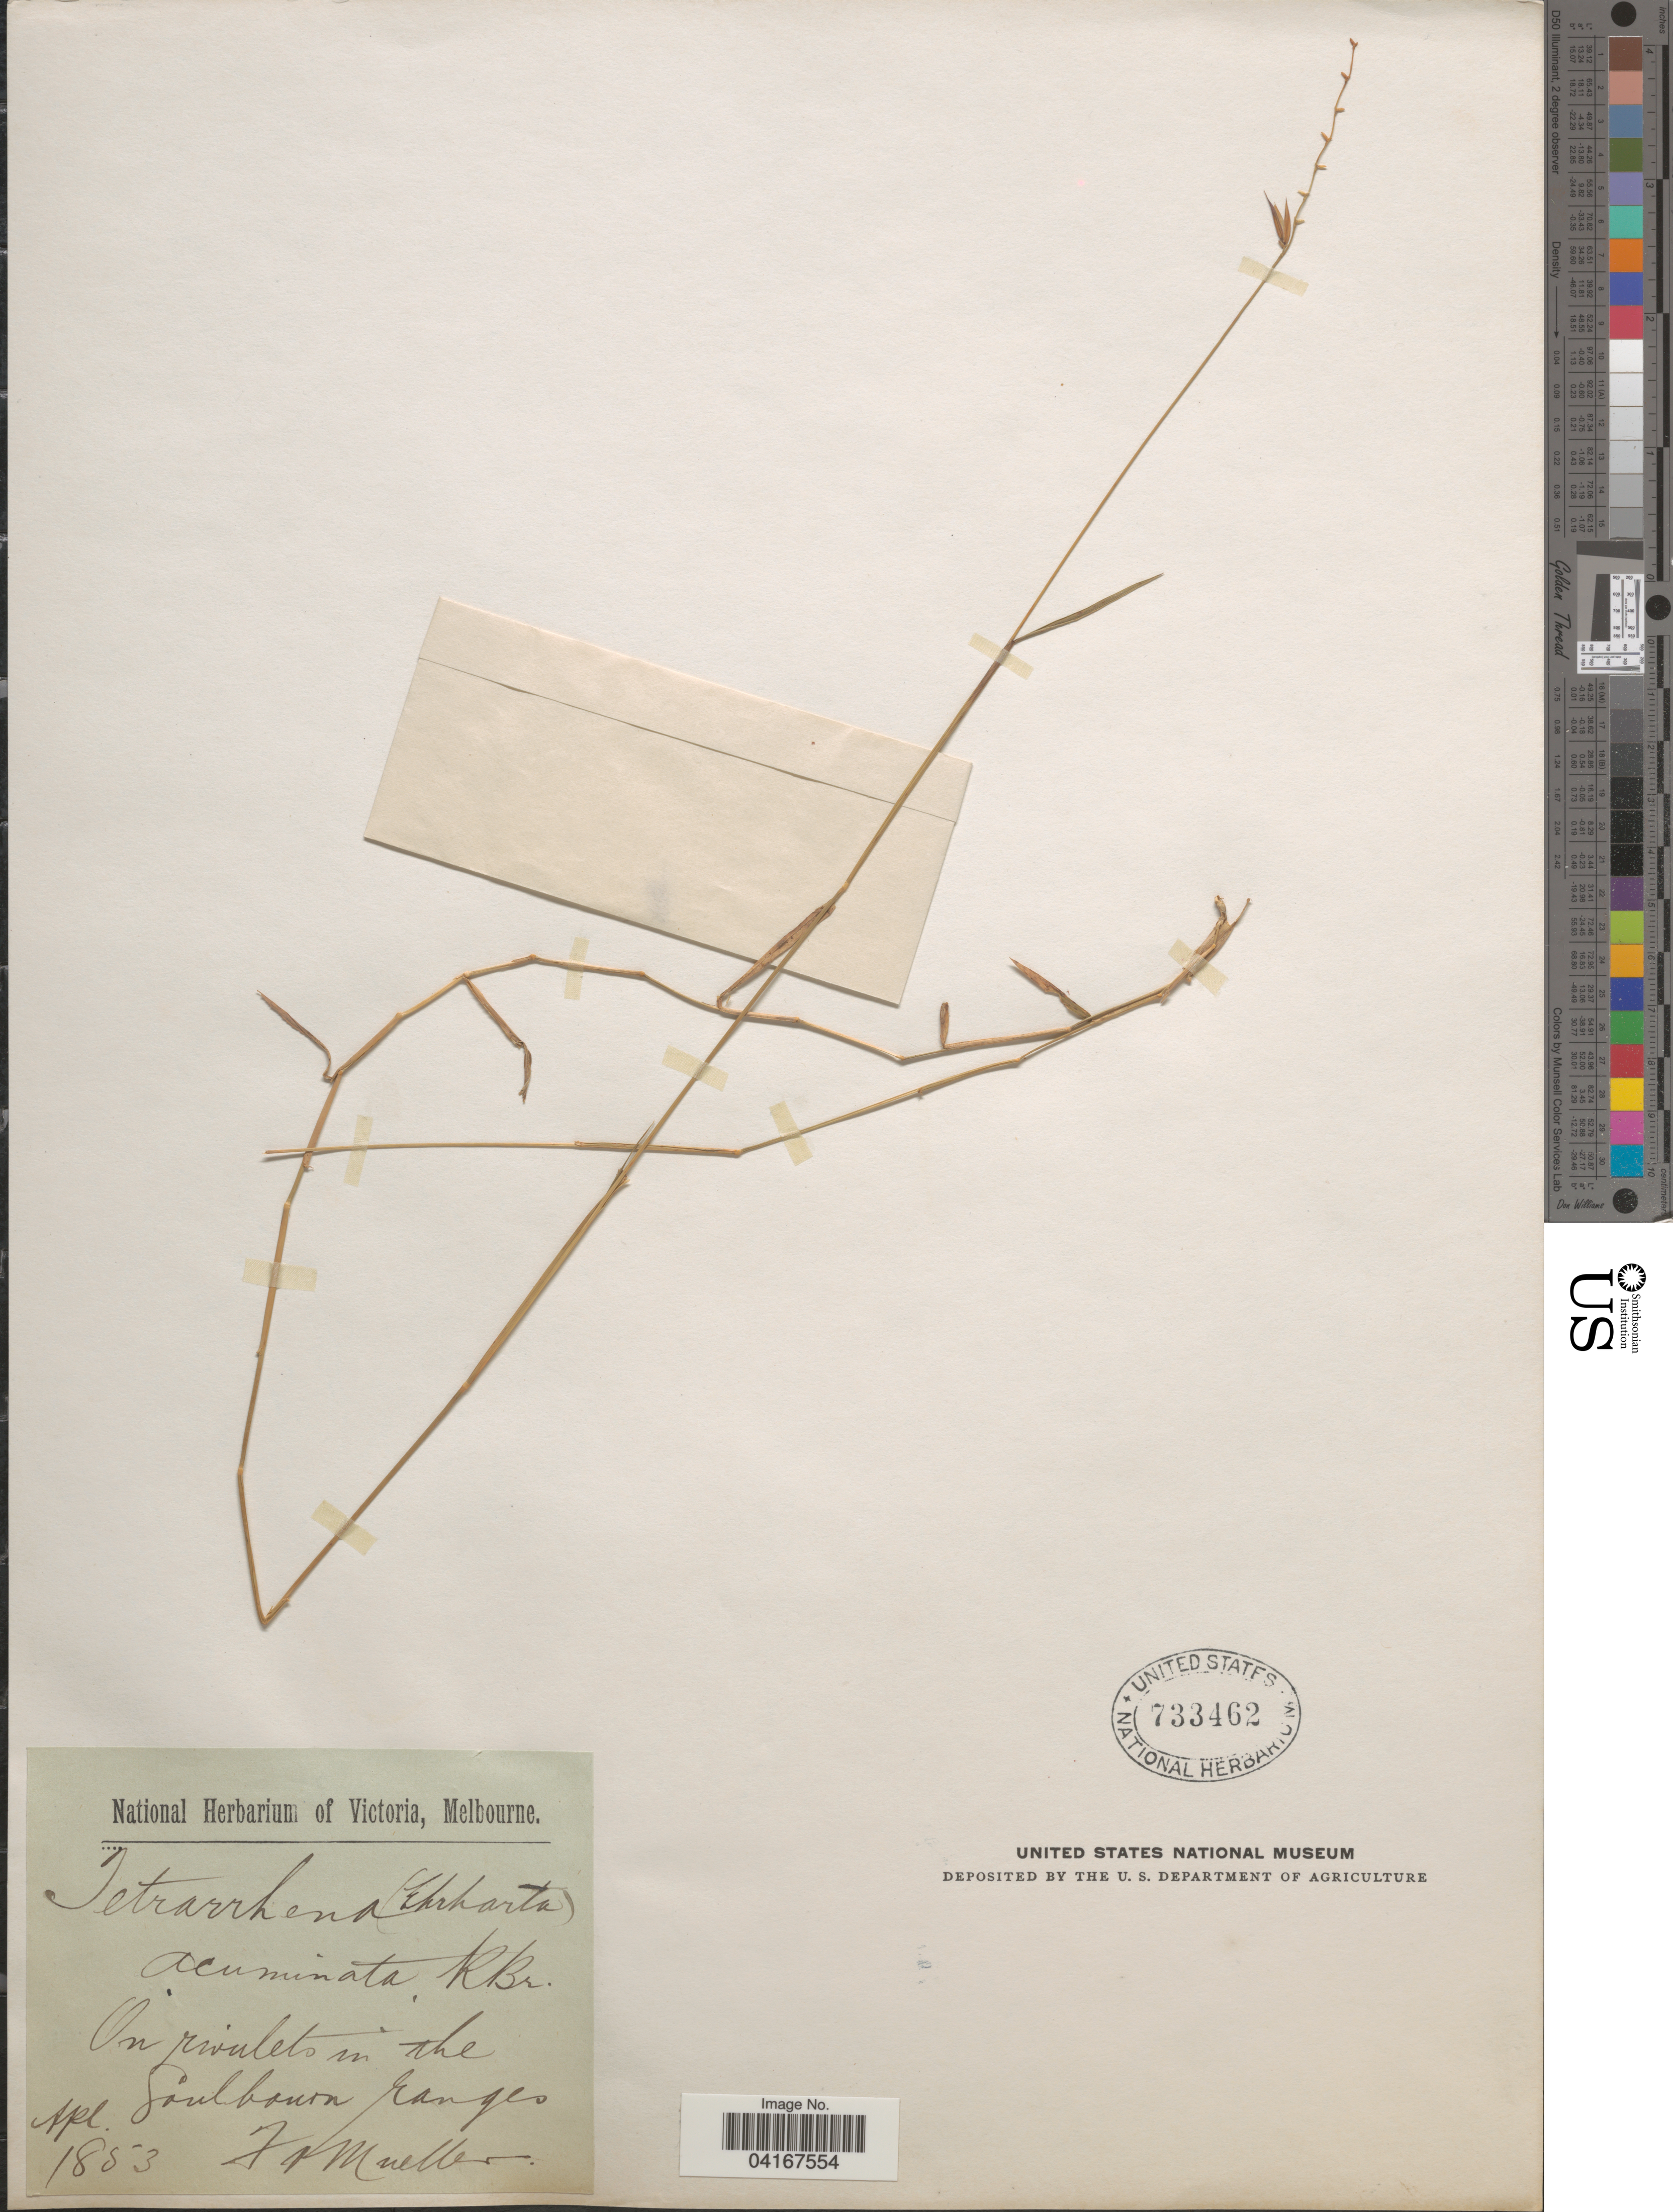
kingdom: Plantae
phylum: Tracheophyta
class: Liliopsida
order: Poales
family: Poaceae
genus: Tetrarrhena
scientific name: Tetrarrhena acuminata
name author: R. Br.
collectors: F. von Mueller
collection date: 1853-04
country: Australia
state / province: New South Wales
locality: On rivulets in the Goulbourn Ranges.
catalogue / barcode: US 733462